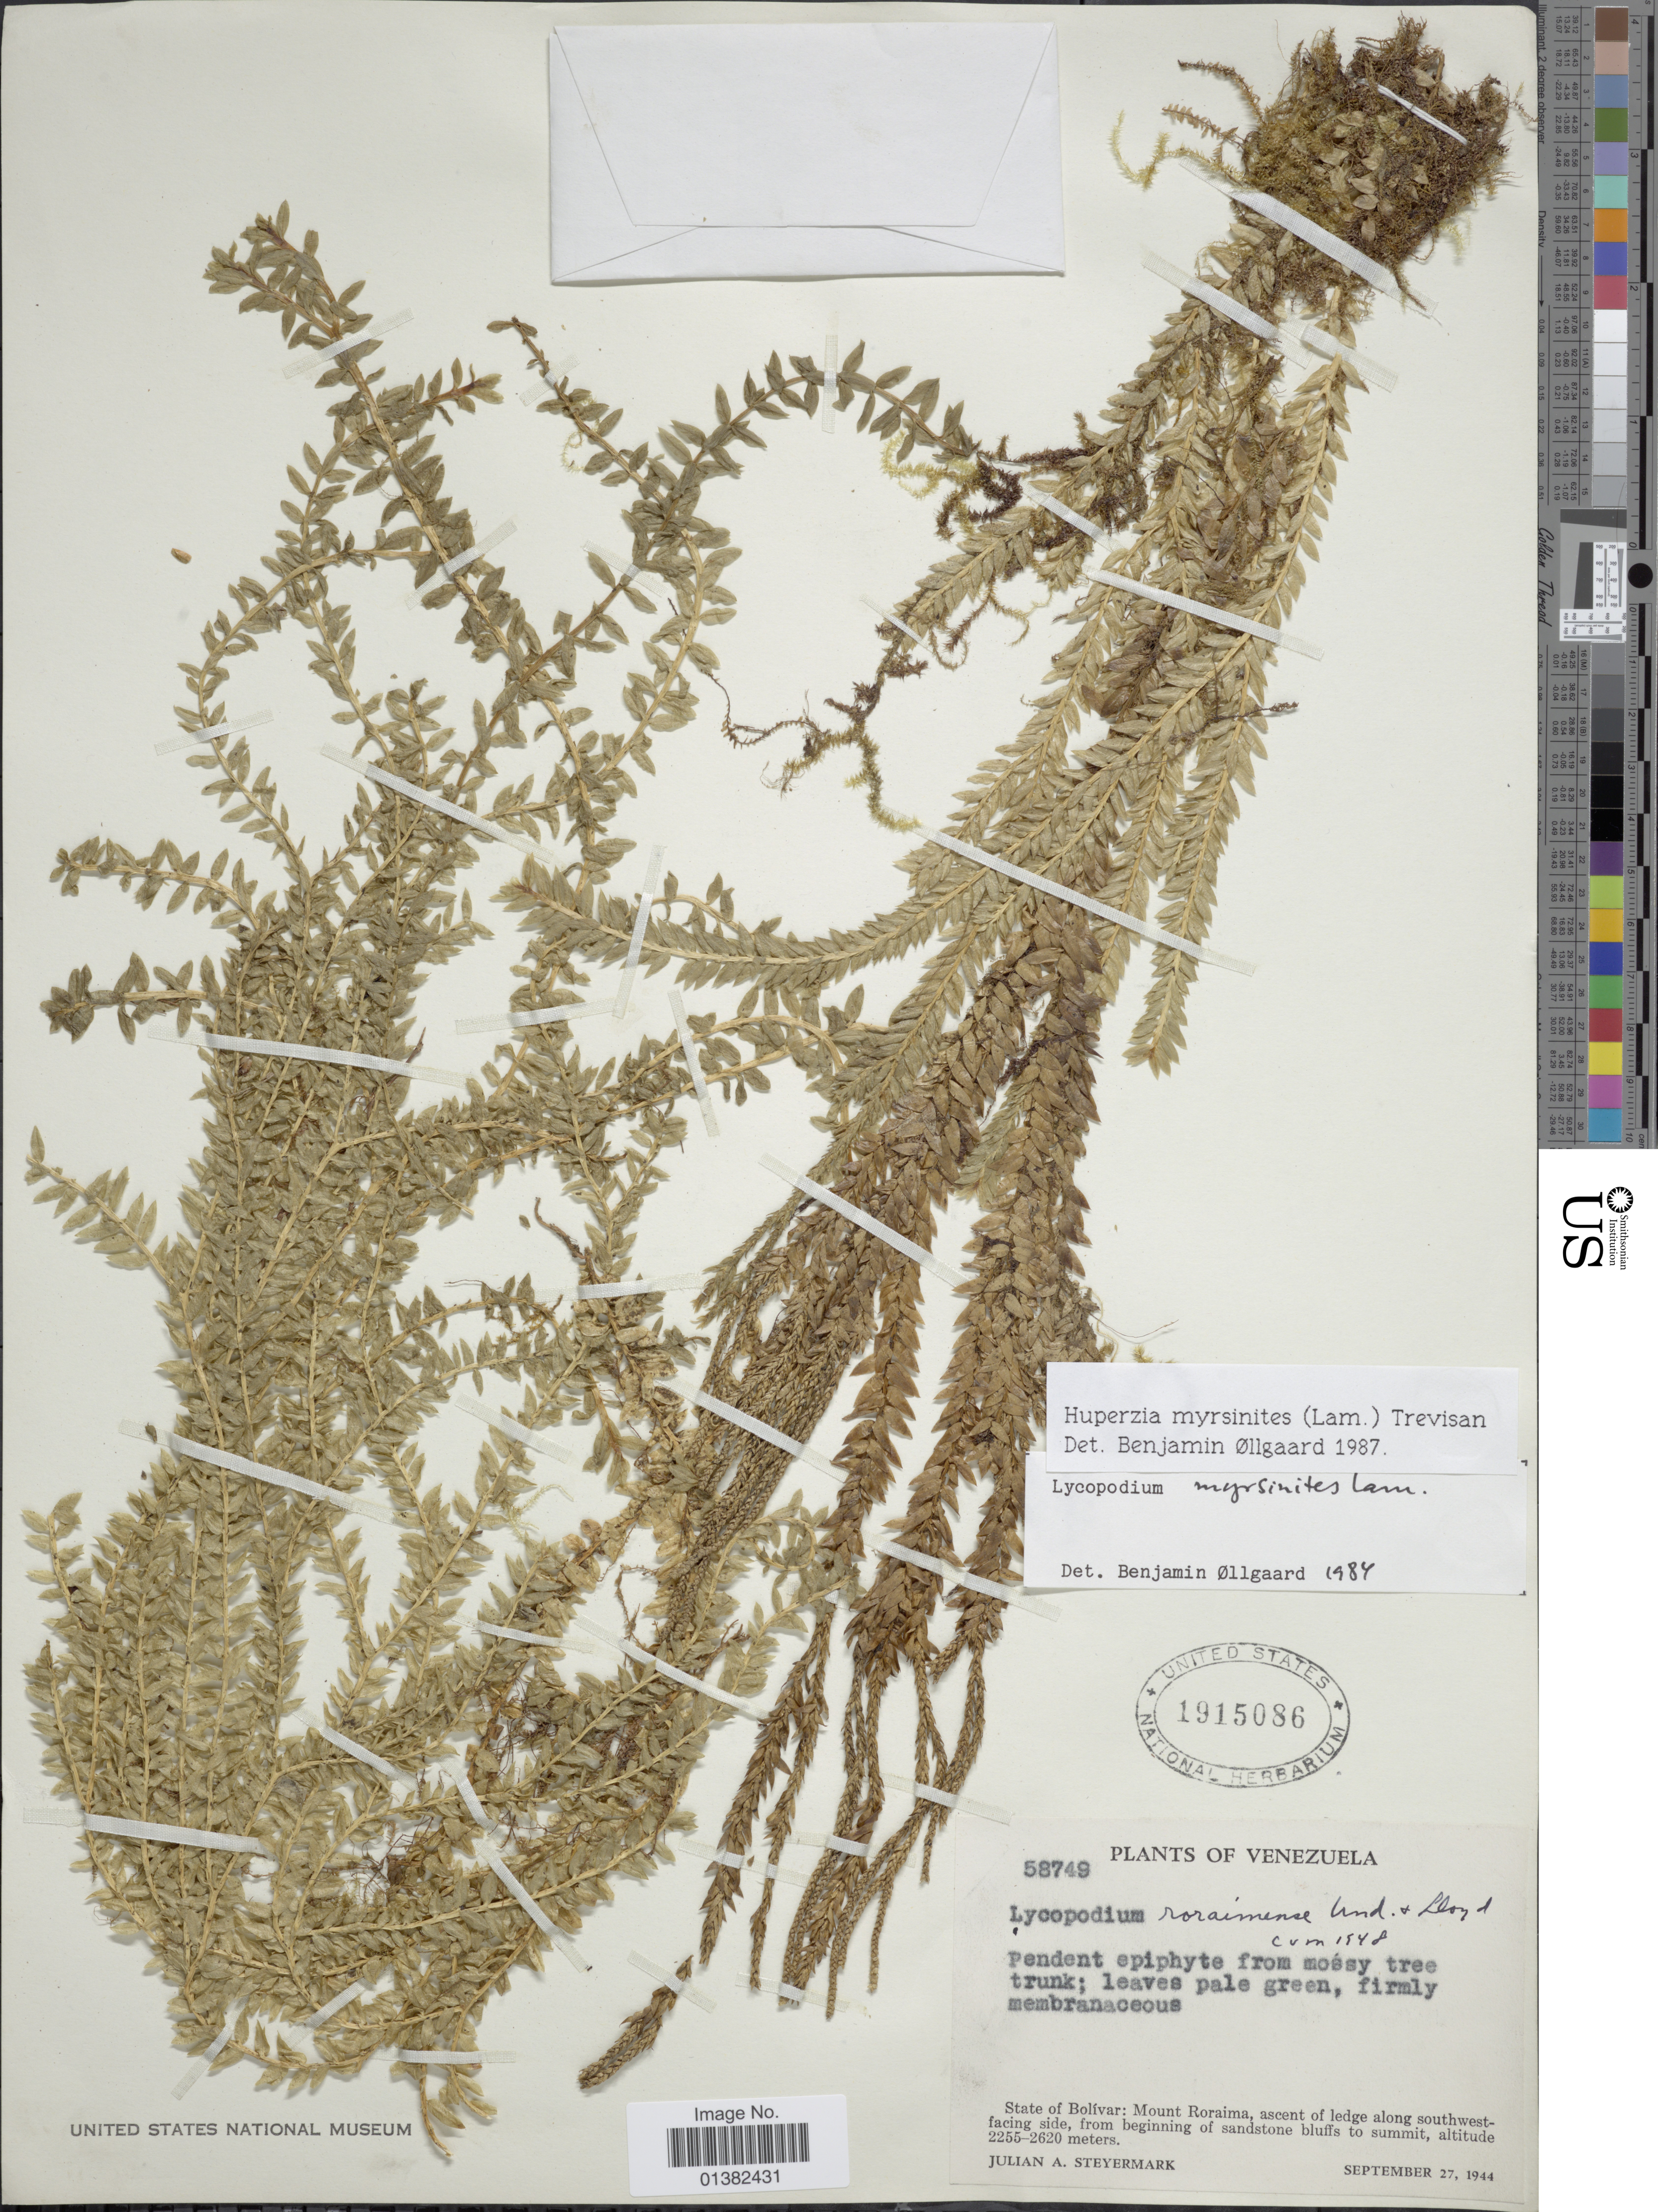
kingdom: Plantae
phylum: Tracheophyta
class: Lycopodiopsida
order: Lycopodiales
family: Lycopodiaceae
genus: Phlegmariurus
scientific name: Phlegmariurus myrsinites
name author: (Lam.) B. Øllg.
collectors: J. Steyermark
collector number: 58749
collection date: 1944-09-27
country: Venezuela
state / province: Bolivar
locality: Mount Roraima, ascent of ledge along southwest-facing side, from beginning of sandstone bluffs to summit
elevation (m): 2255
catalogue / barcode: US 1915086